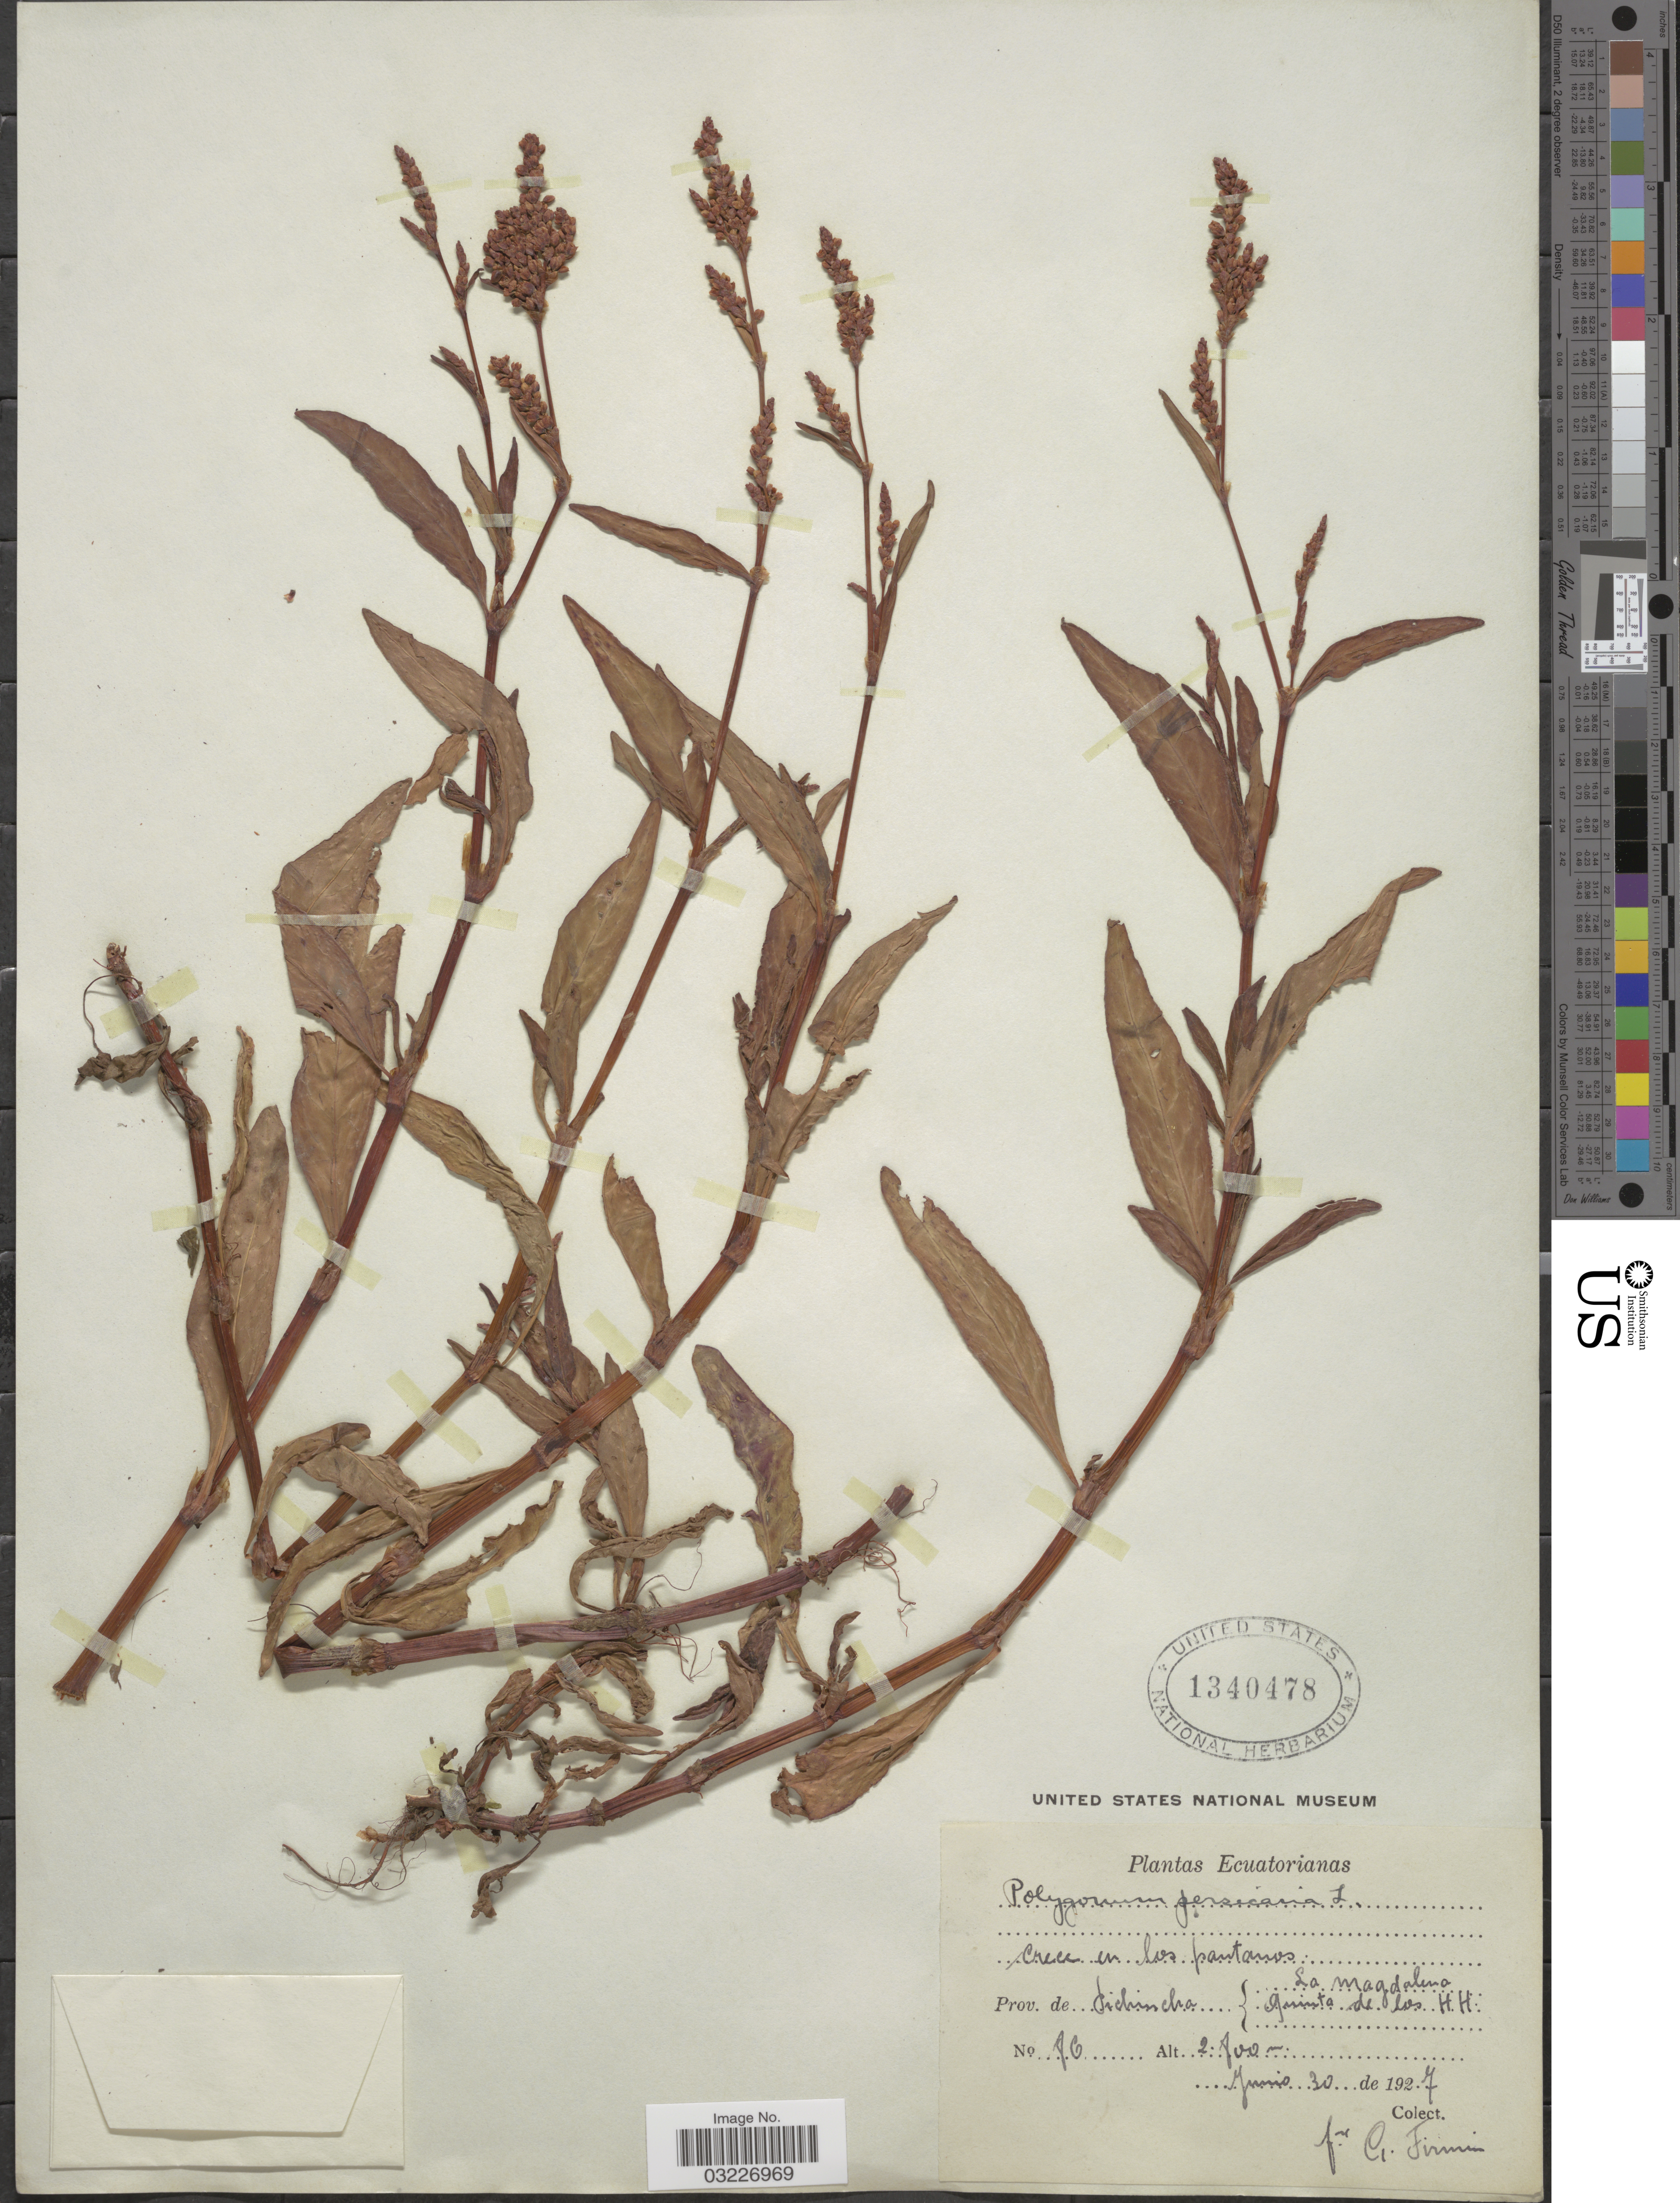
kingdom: Plantae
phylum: Tracheophyta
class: Magnoliopsida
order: Caryophyllales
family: Polygonaceae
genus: Persicaria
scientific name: Persicaria sp.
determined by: Atha, D. E.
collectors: F. Firmin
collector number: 86*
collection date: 1927-06-30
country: Ecuador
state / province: Pichincha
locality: La Magdalena quinta de los H.H.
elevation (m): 2800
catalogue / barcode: US 1340478